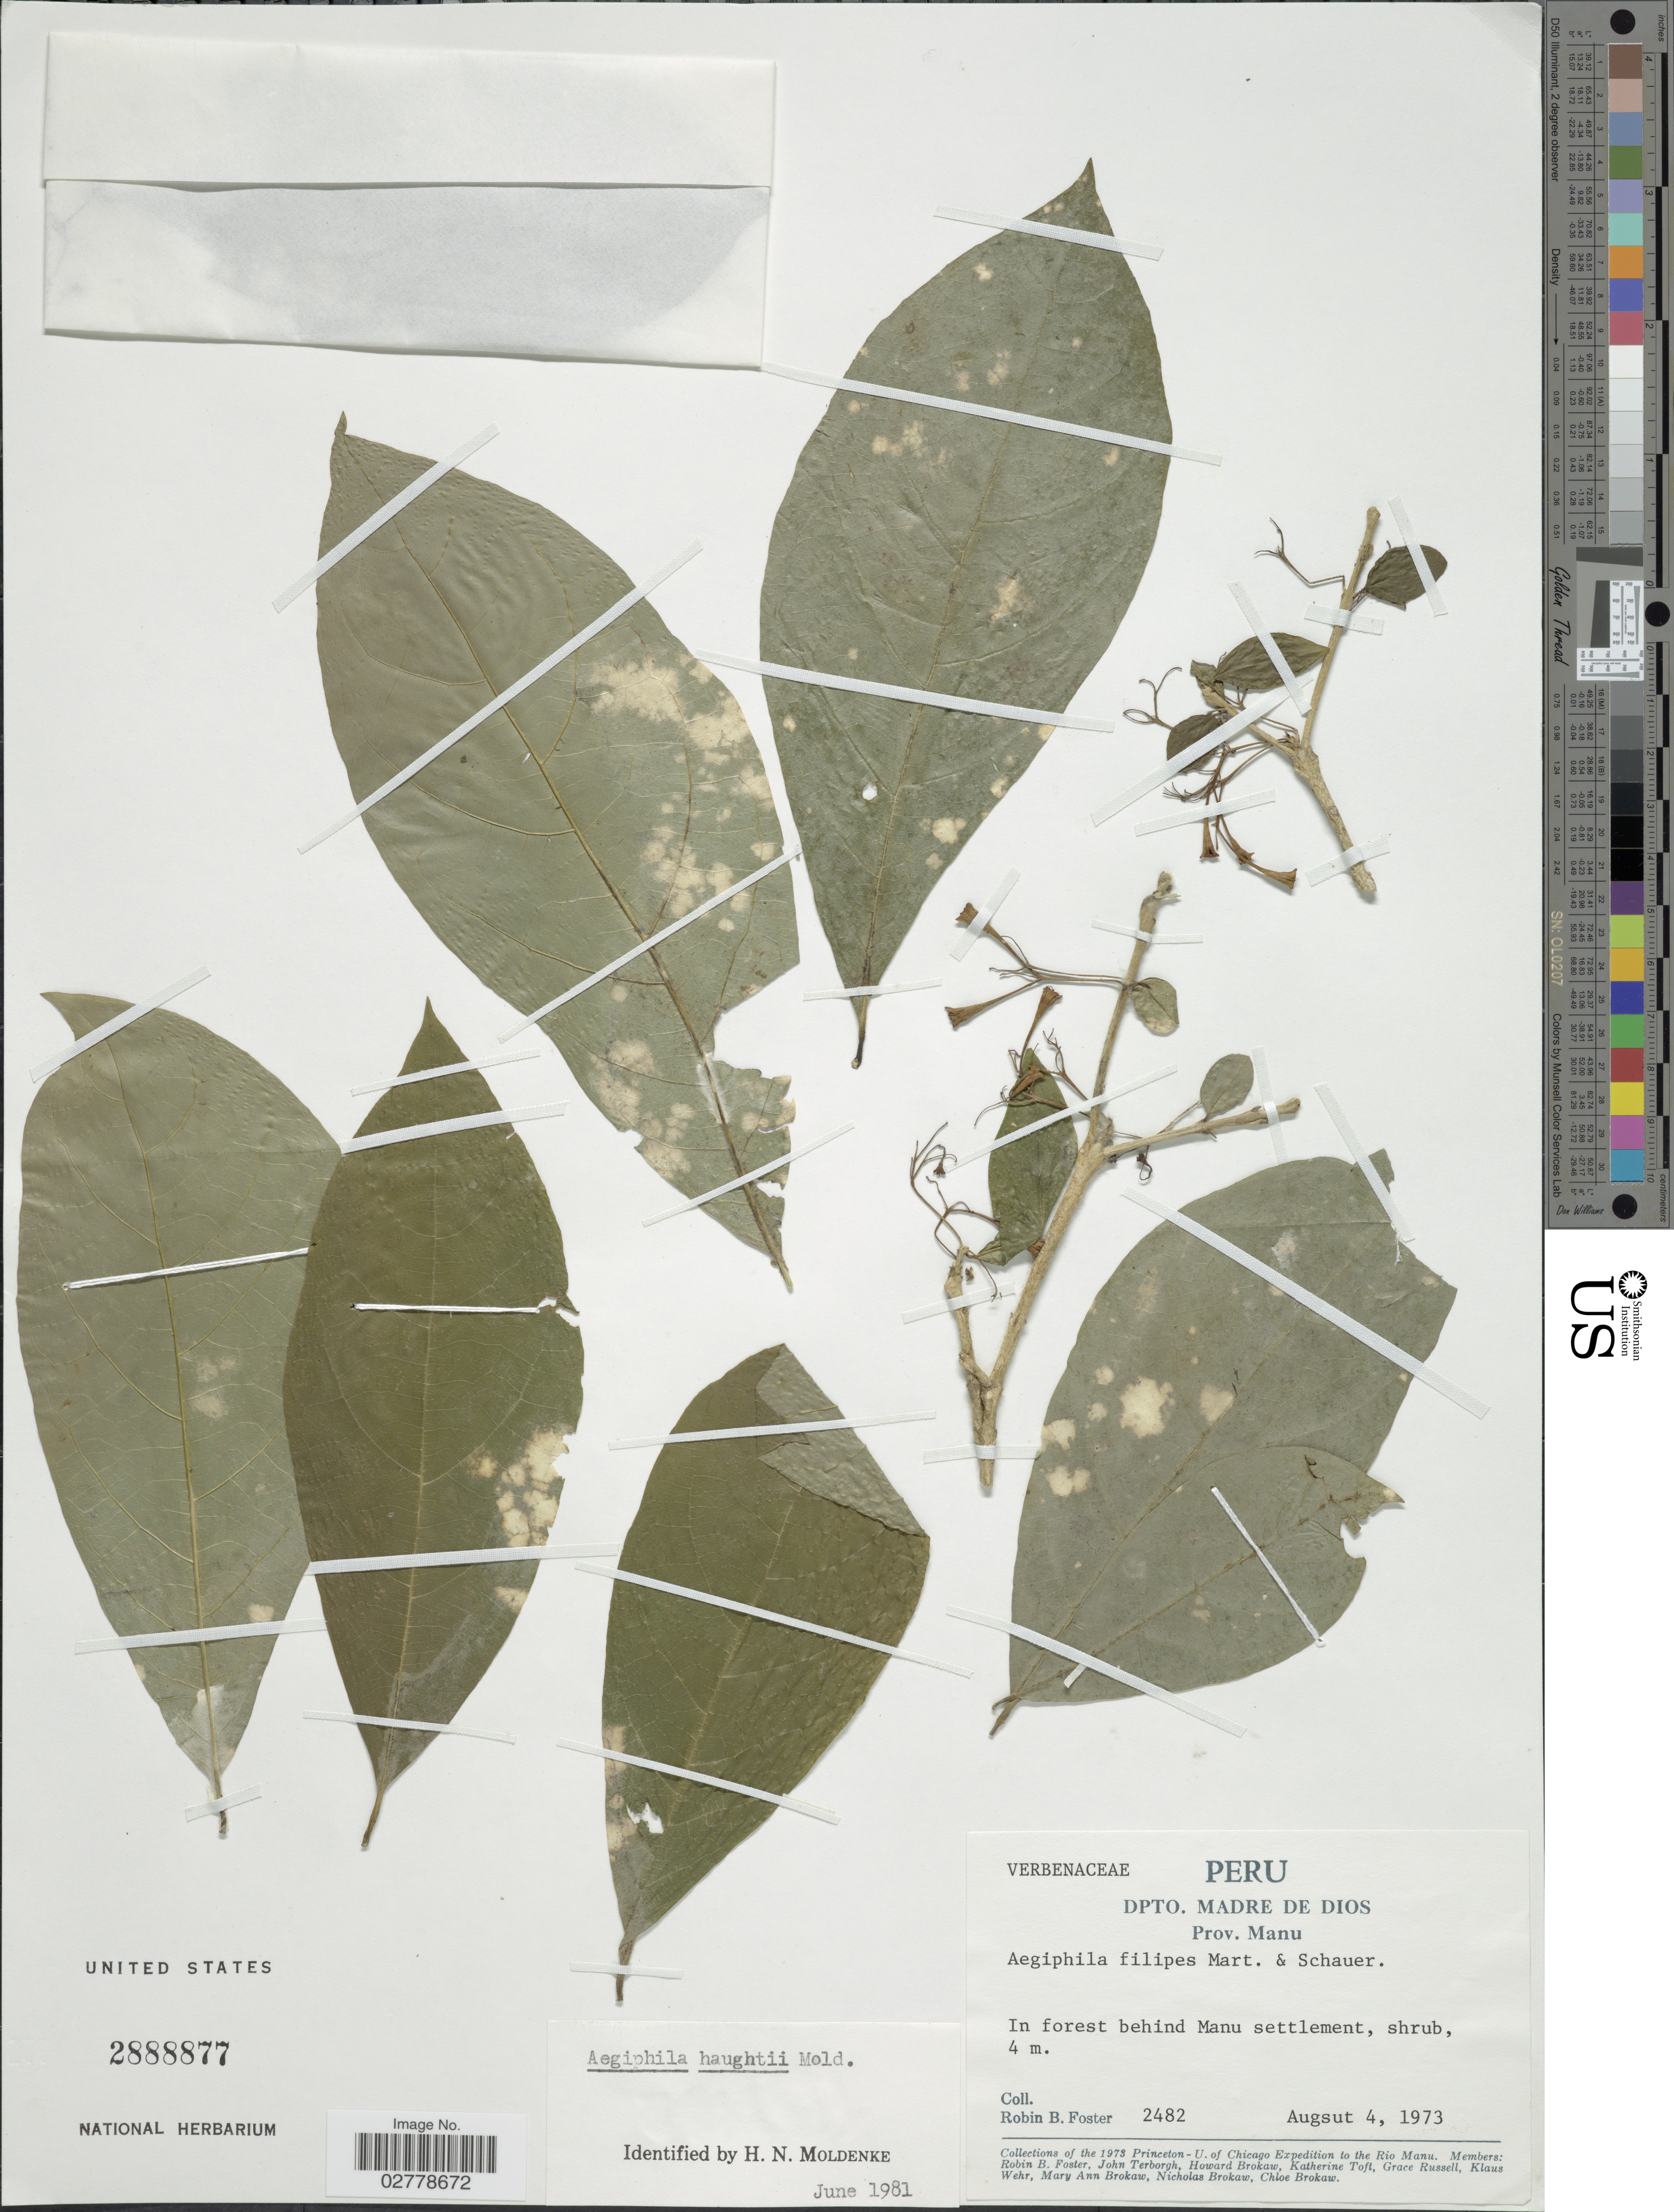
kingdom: Plantae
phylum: Tracheophyta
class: Magnoliopsida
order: Lamiales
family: Lamiaceae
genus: Aegiphila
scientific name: Aegiphila haughtii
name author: Moldenke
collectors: R. B. Foster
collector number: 2482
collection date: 1973-08-04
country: Peru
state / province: Madre de Dios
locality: Dpto. Madre de Dios. Prov. Manu. In forest behind Manu settlement.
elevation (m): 4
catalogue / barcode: US 2888877